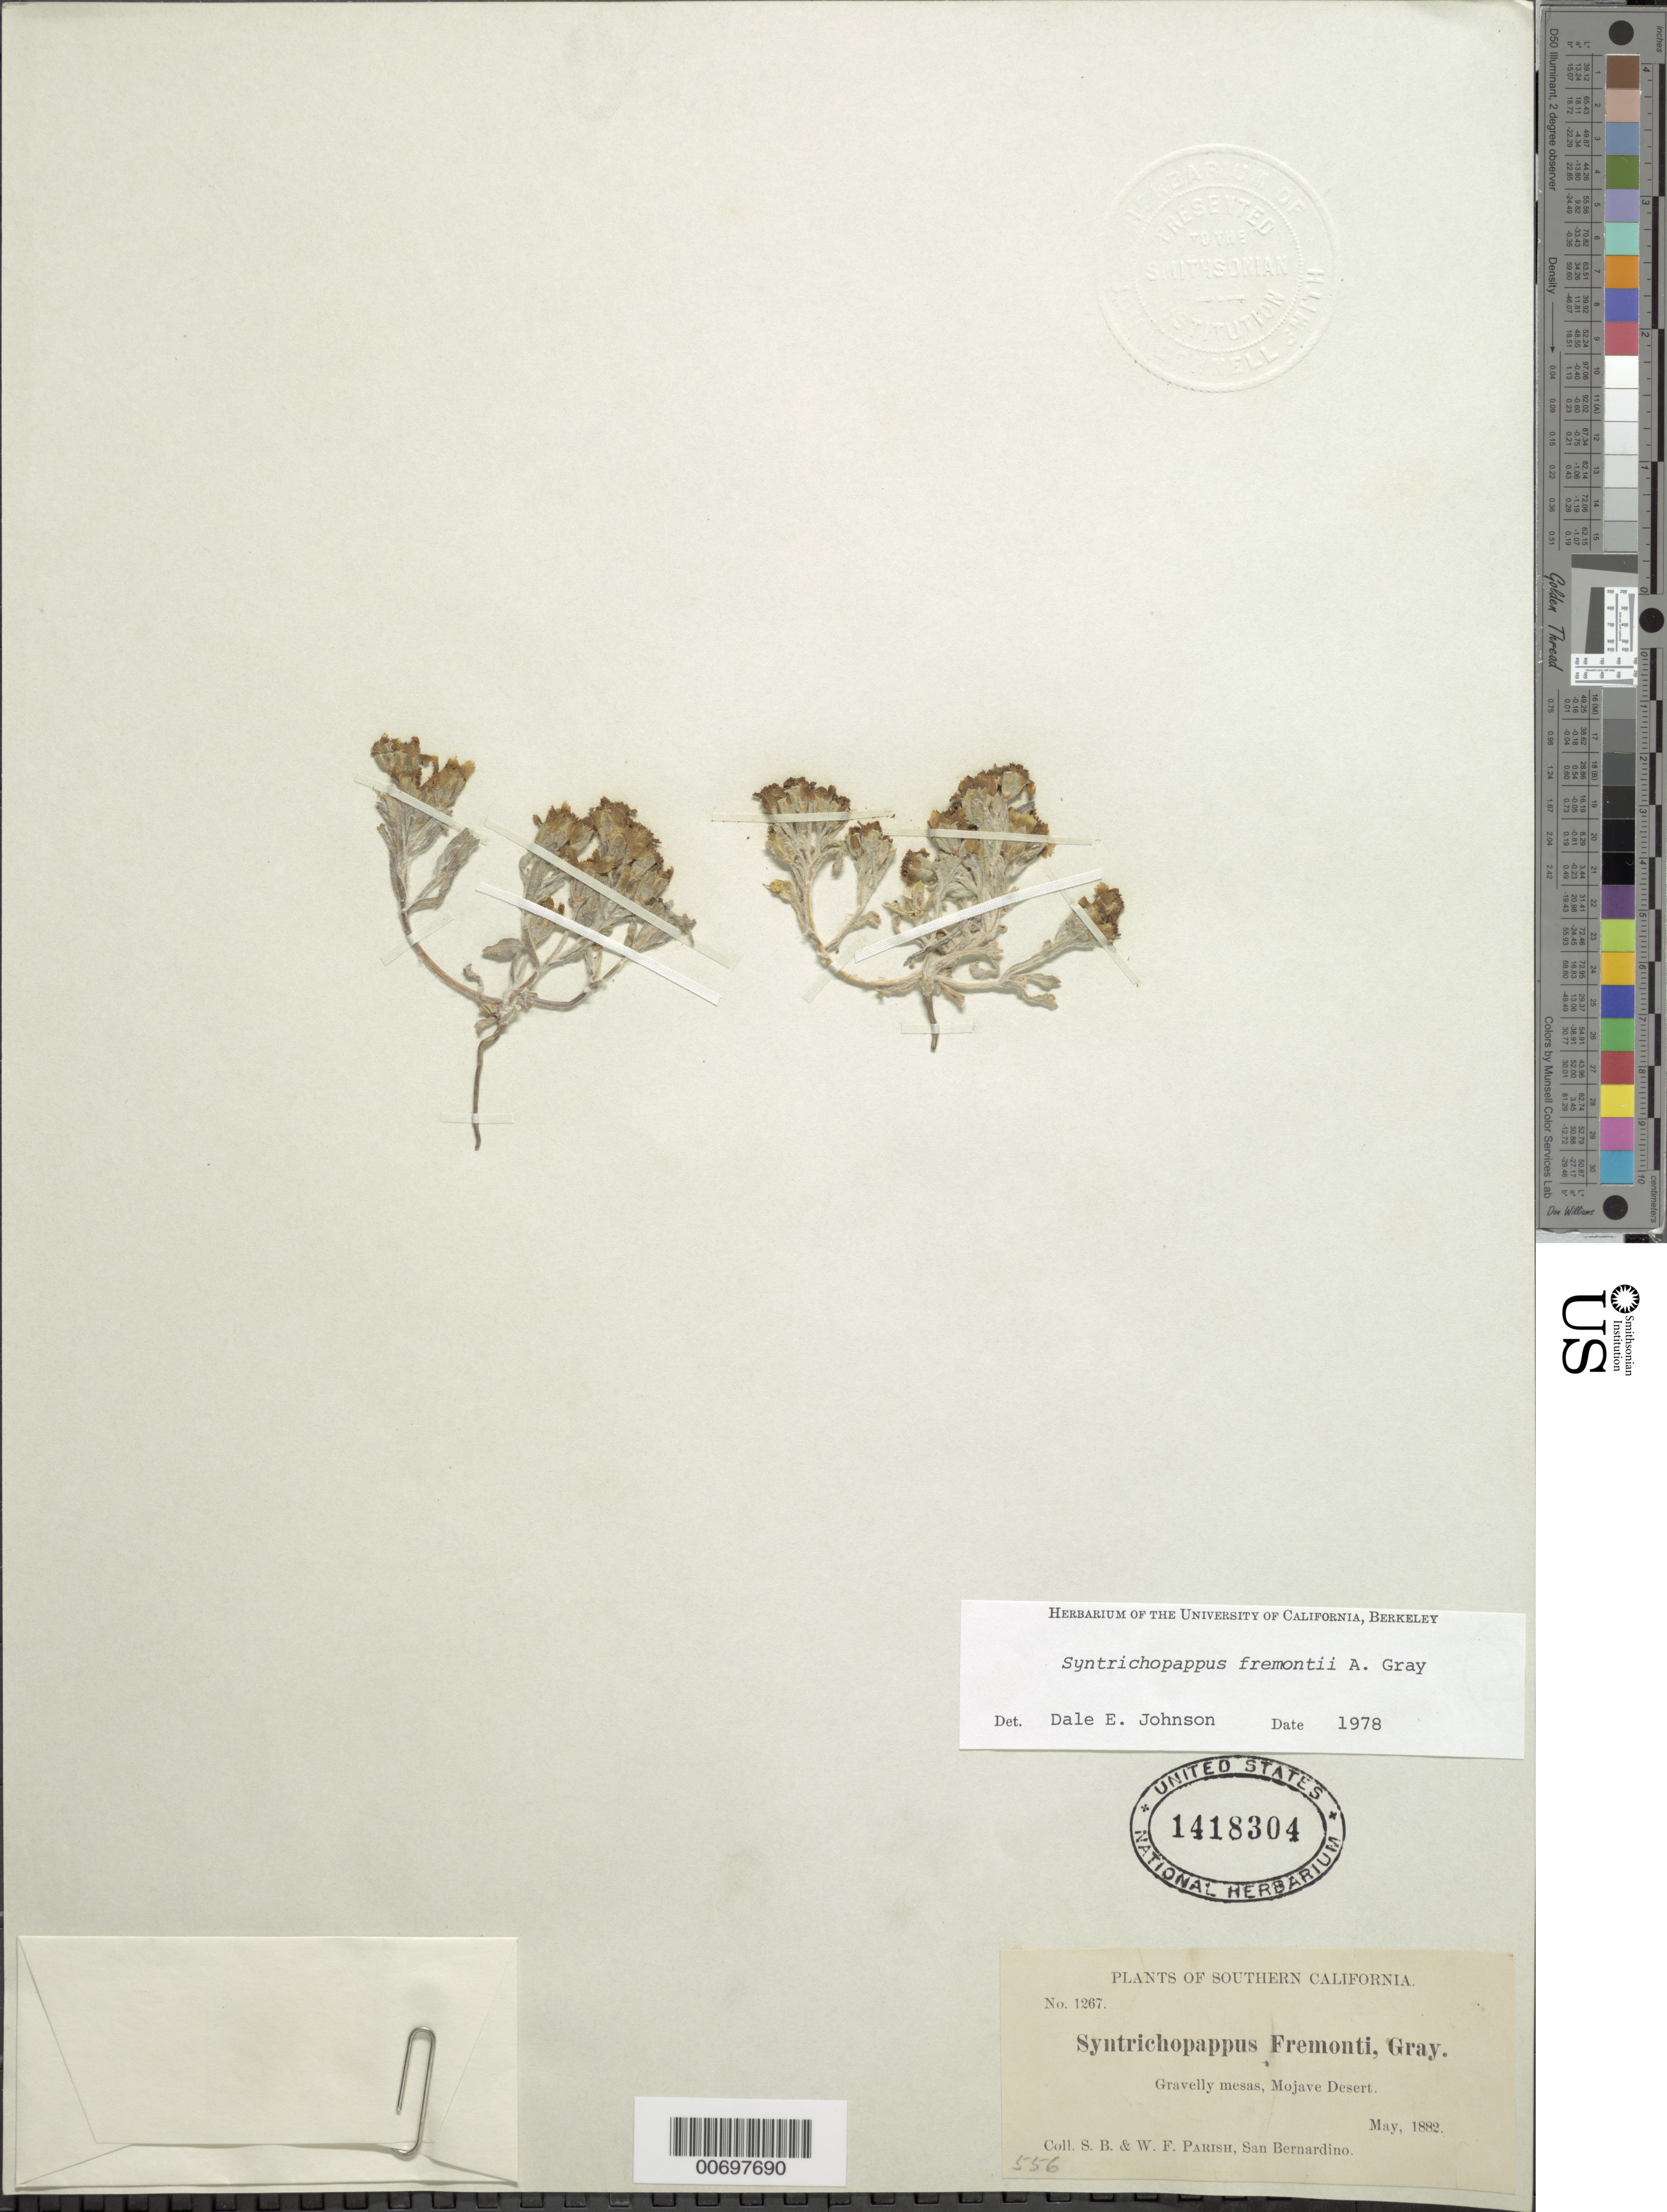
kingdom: Plantae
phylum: Tracheophyta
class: Magnoliopsida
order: Asterales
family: Asteraceae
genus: Syntrichopappus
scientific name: Syntrichopappus fremontii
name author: A. Gray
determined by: Johnson, D. E.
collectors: S. B. Parish & W. F. Parish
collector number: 1267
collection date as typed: May 1882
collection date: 1882-05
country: United States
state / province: California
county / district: Kern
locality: Mohave Desert.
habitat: Gravelly mesas.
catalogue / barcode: US 1418304